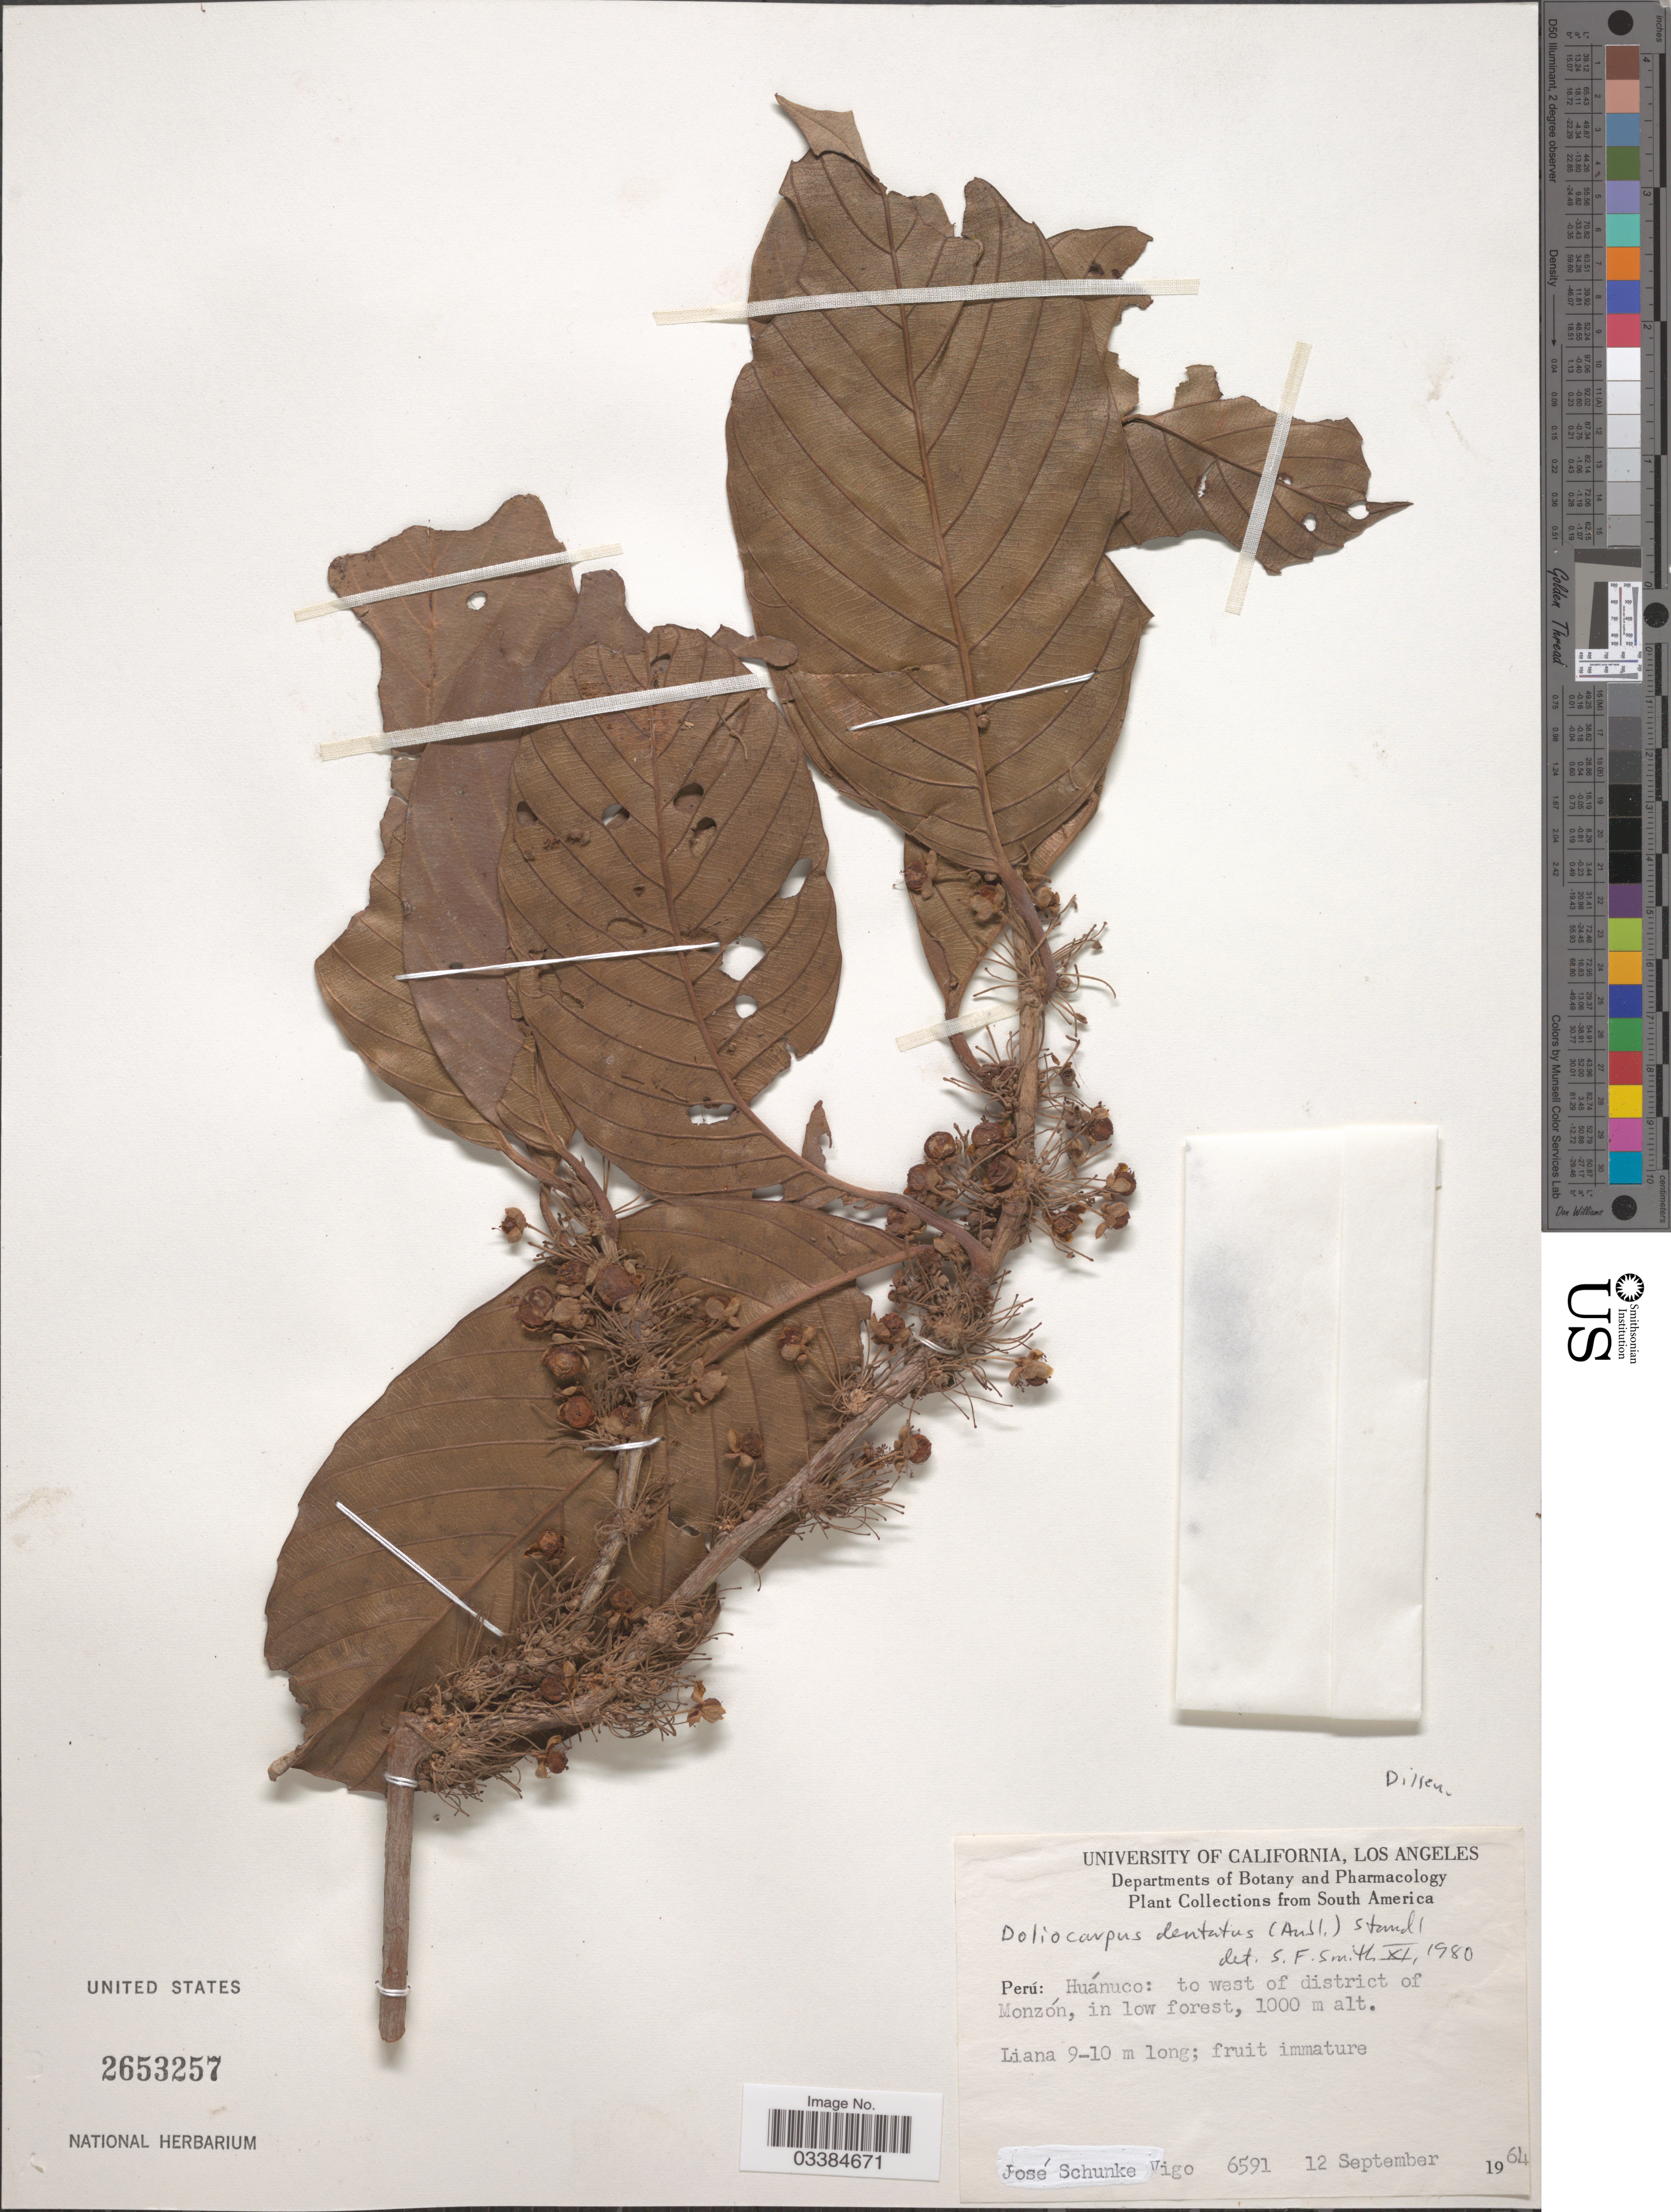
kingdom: Plantae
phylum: Tracheophyta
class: Magnoliopsida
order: Dilleniales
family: Dilleniaceae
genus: Doliocarpus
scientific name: Doliocarpus dentatus subsp. dentatus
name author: (Aubl.) Standl.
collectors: J. Schunke Vigo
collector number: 6591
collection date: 1964-09-12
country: Peru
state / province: Huánuco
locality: To west of district of Monzón, in low forest.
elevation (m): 1000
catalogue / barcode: US 2653257